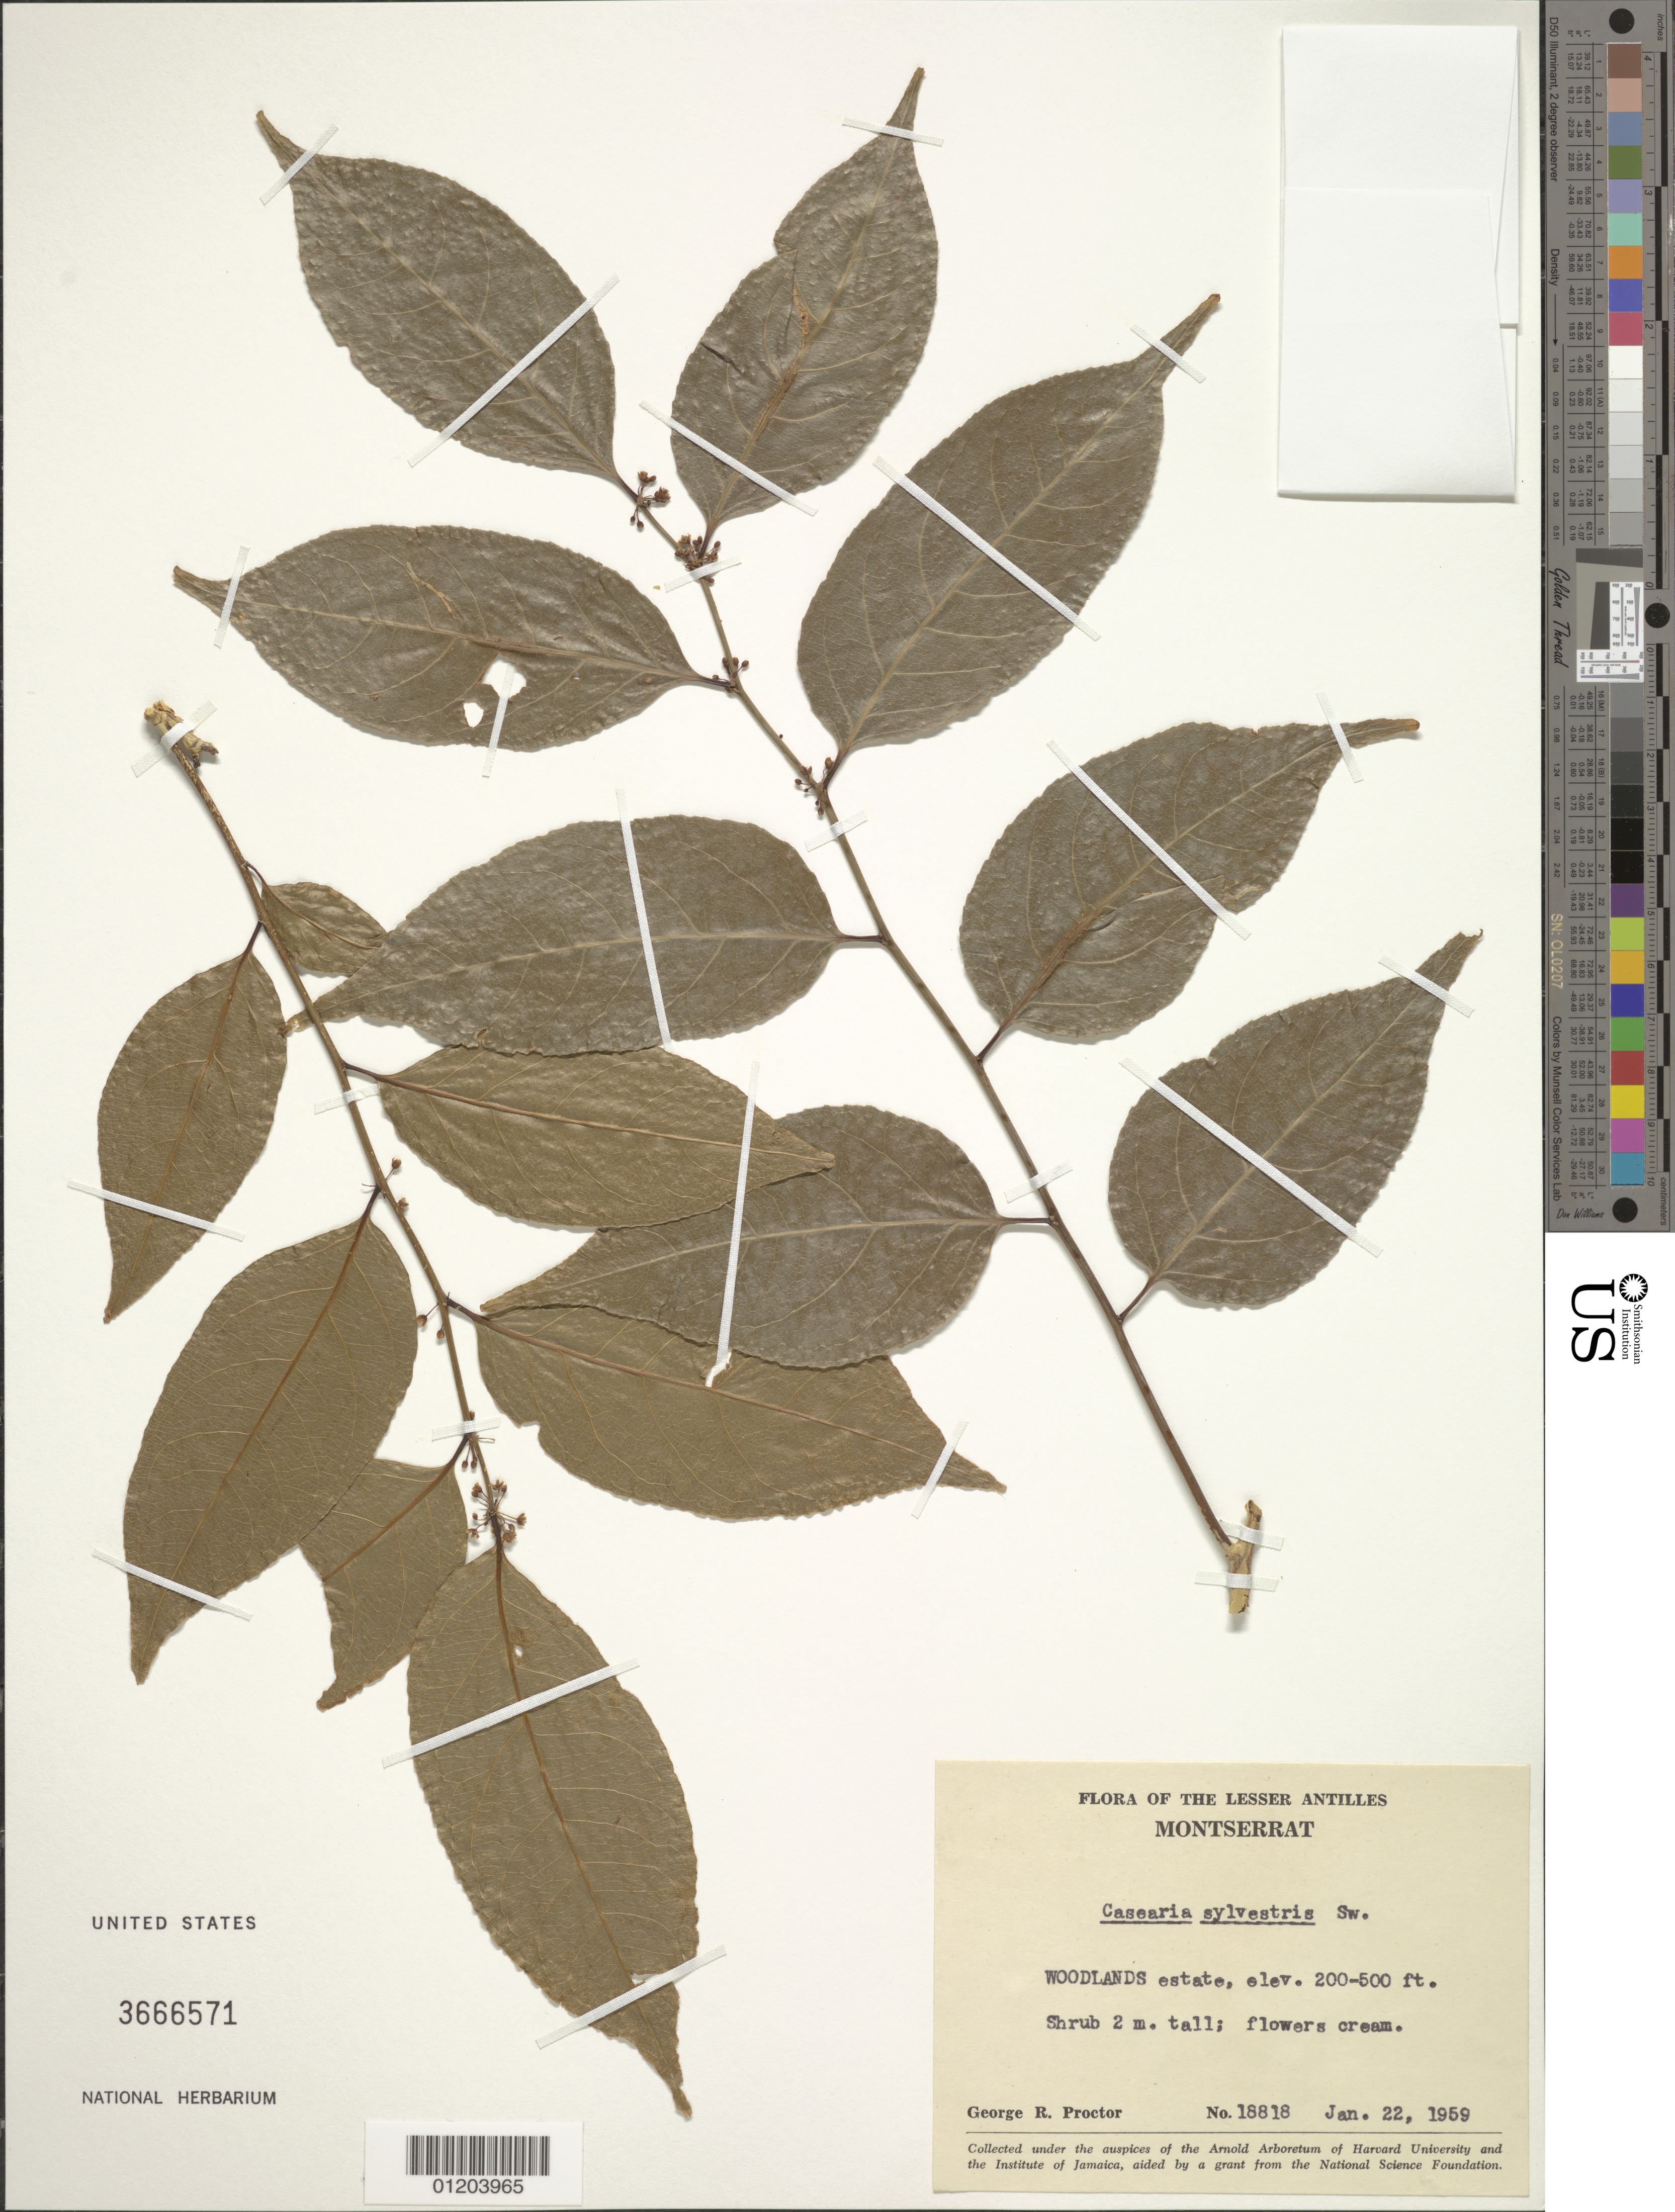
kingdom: Plantae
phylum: Tracheophyta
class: Magnoliopsida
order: Malpighiales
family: Salicaceae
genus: Casearia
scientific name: Casearia sylvestris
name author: Sw.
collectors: G. R. Proctor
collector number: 18818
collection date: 1959-01-22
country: Montserrat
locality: Woodlands Estate.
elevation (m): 61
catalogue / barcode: US 3666571